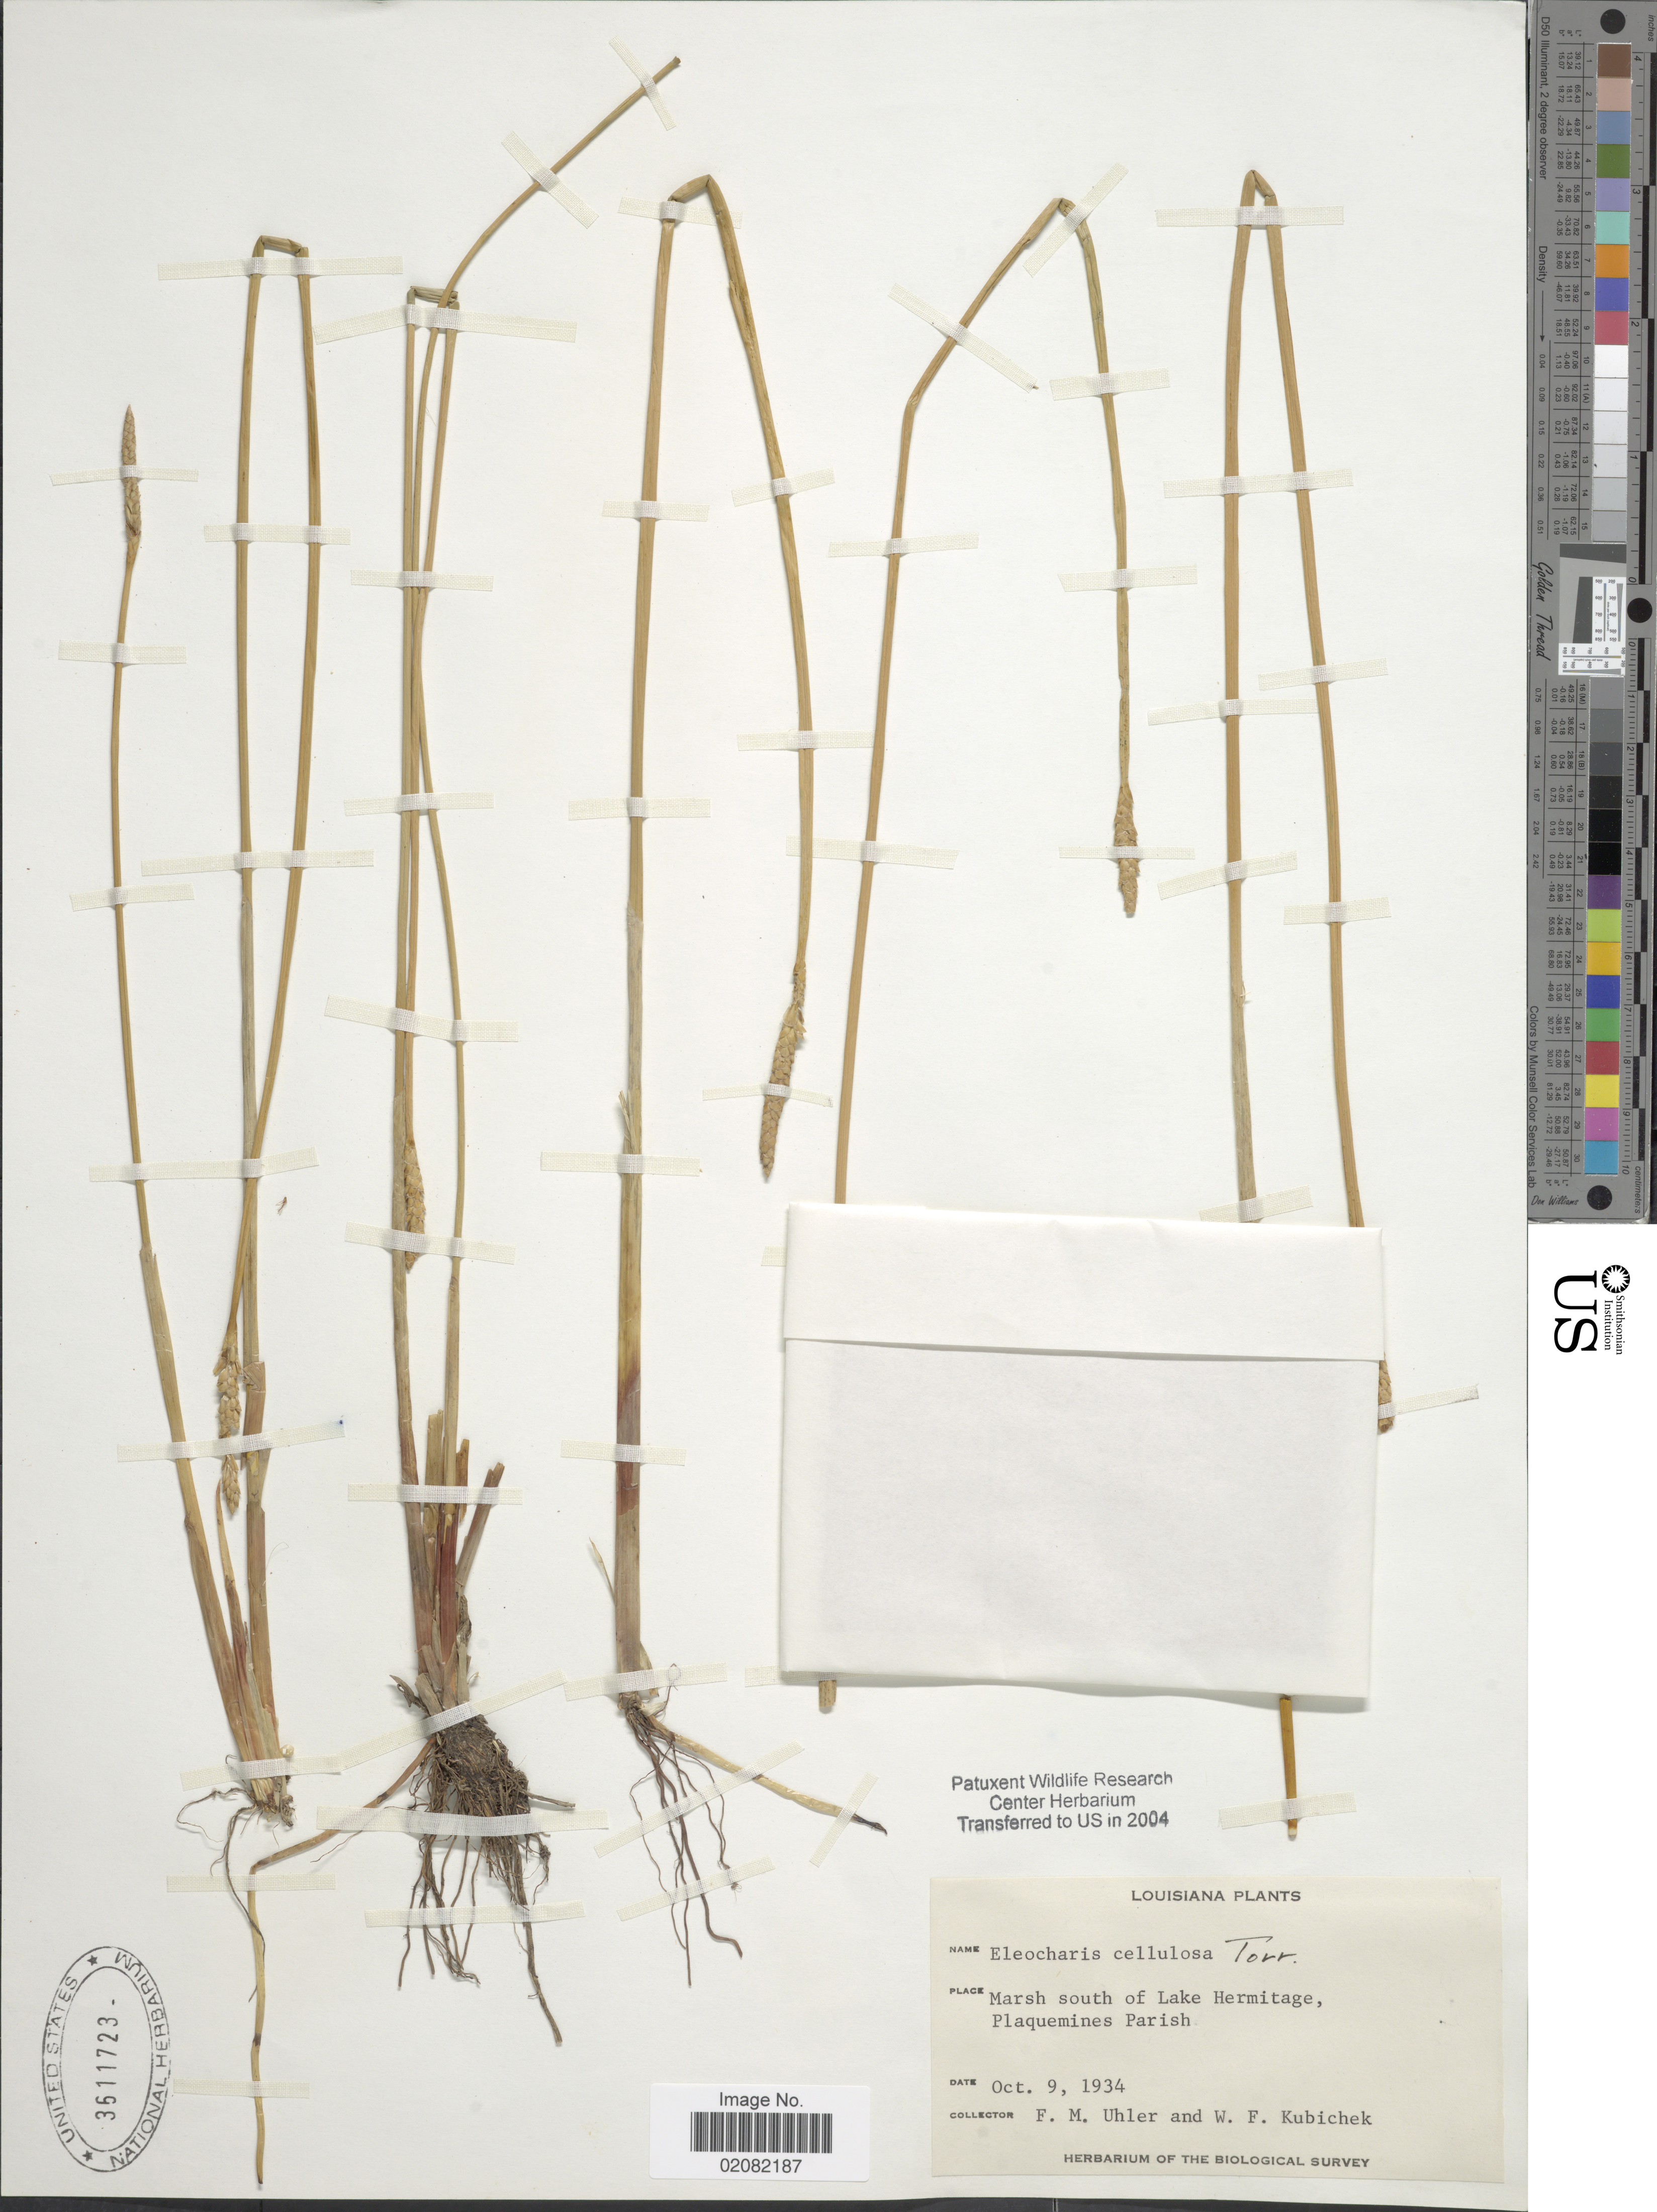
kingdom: Plantae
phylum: Tracheophyta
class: Liliopsida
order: Poales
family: Cyperaceae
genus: Eleocharis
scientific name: Eleocharis cellulosa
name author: Torr.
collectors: F. M. Uhler & W. Kubichek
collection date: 1934-10-09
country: United States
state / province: Louisiana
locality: Marsh south of Lake Hermitage, Plaquemines Parish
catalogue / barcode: US 3611723